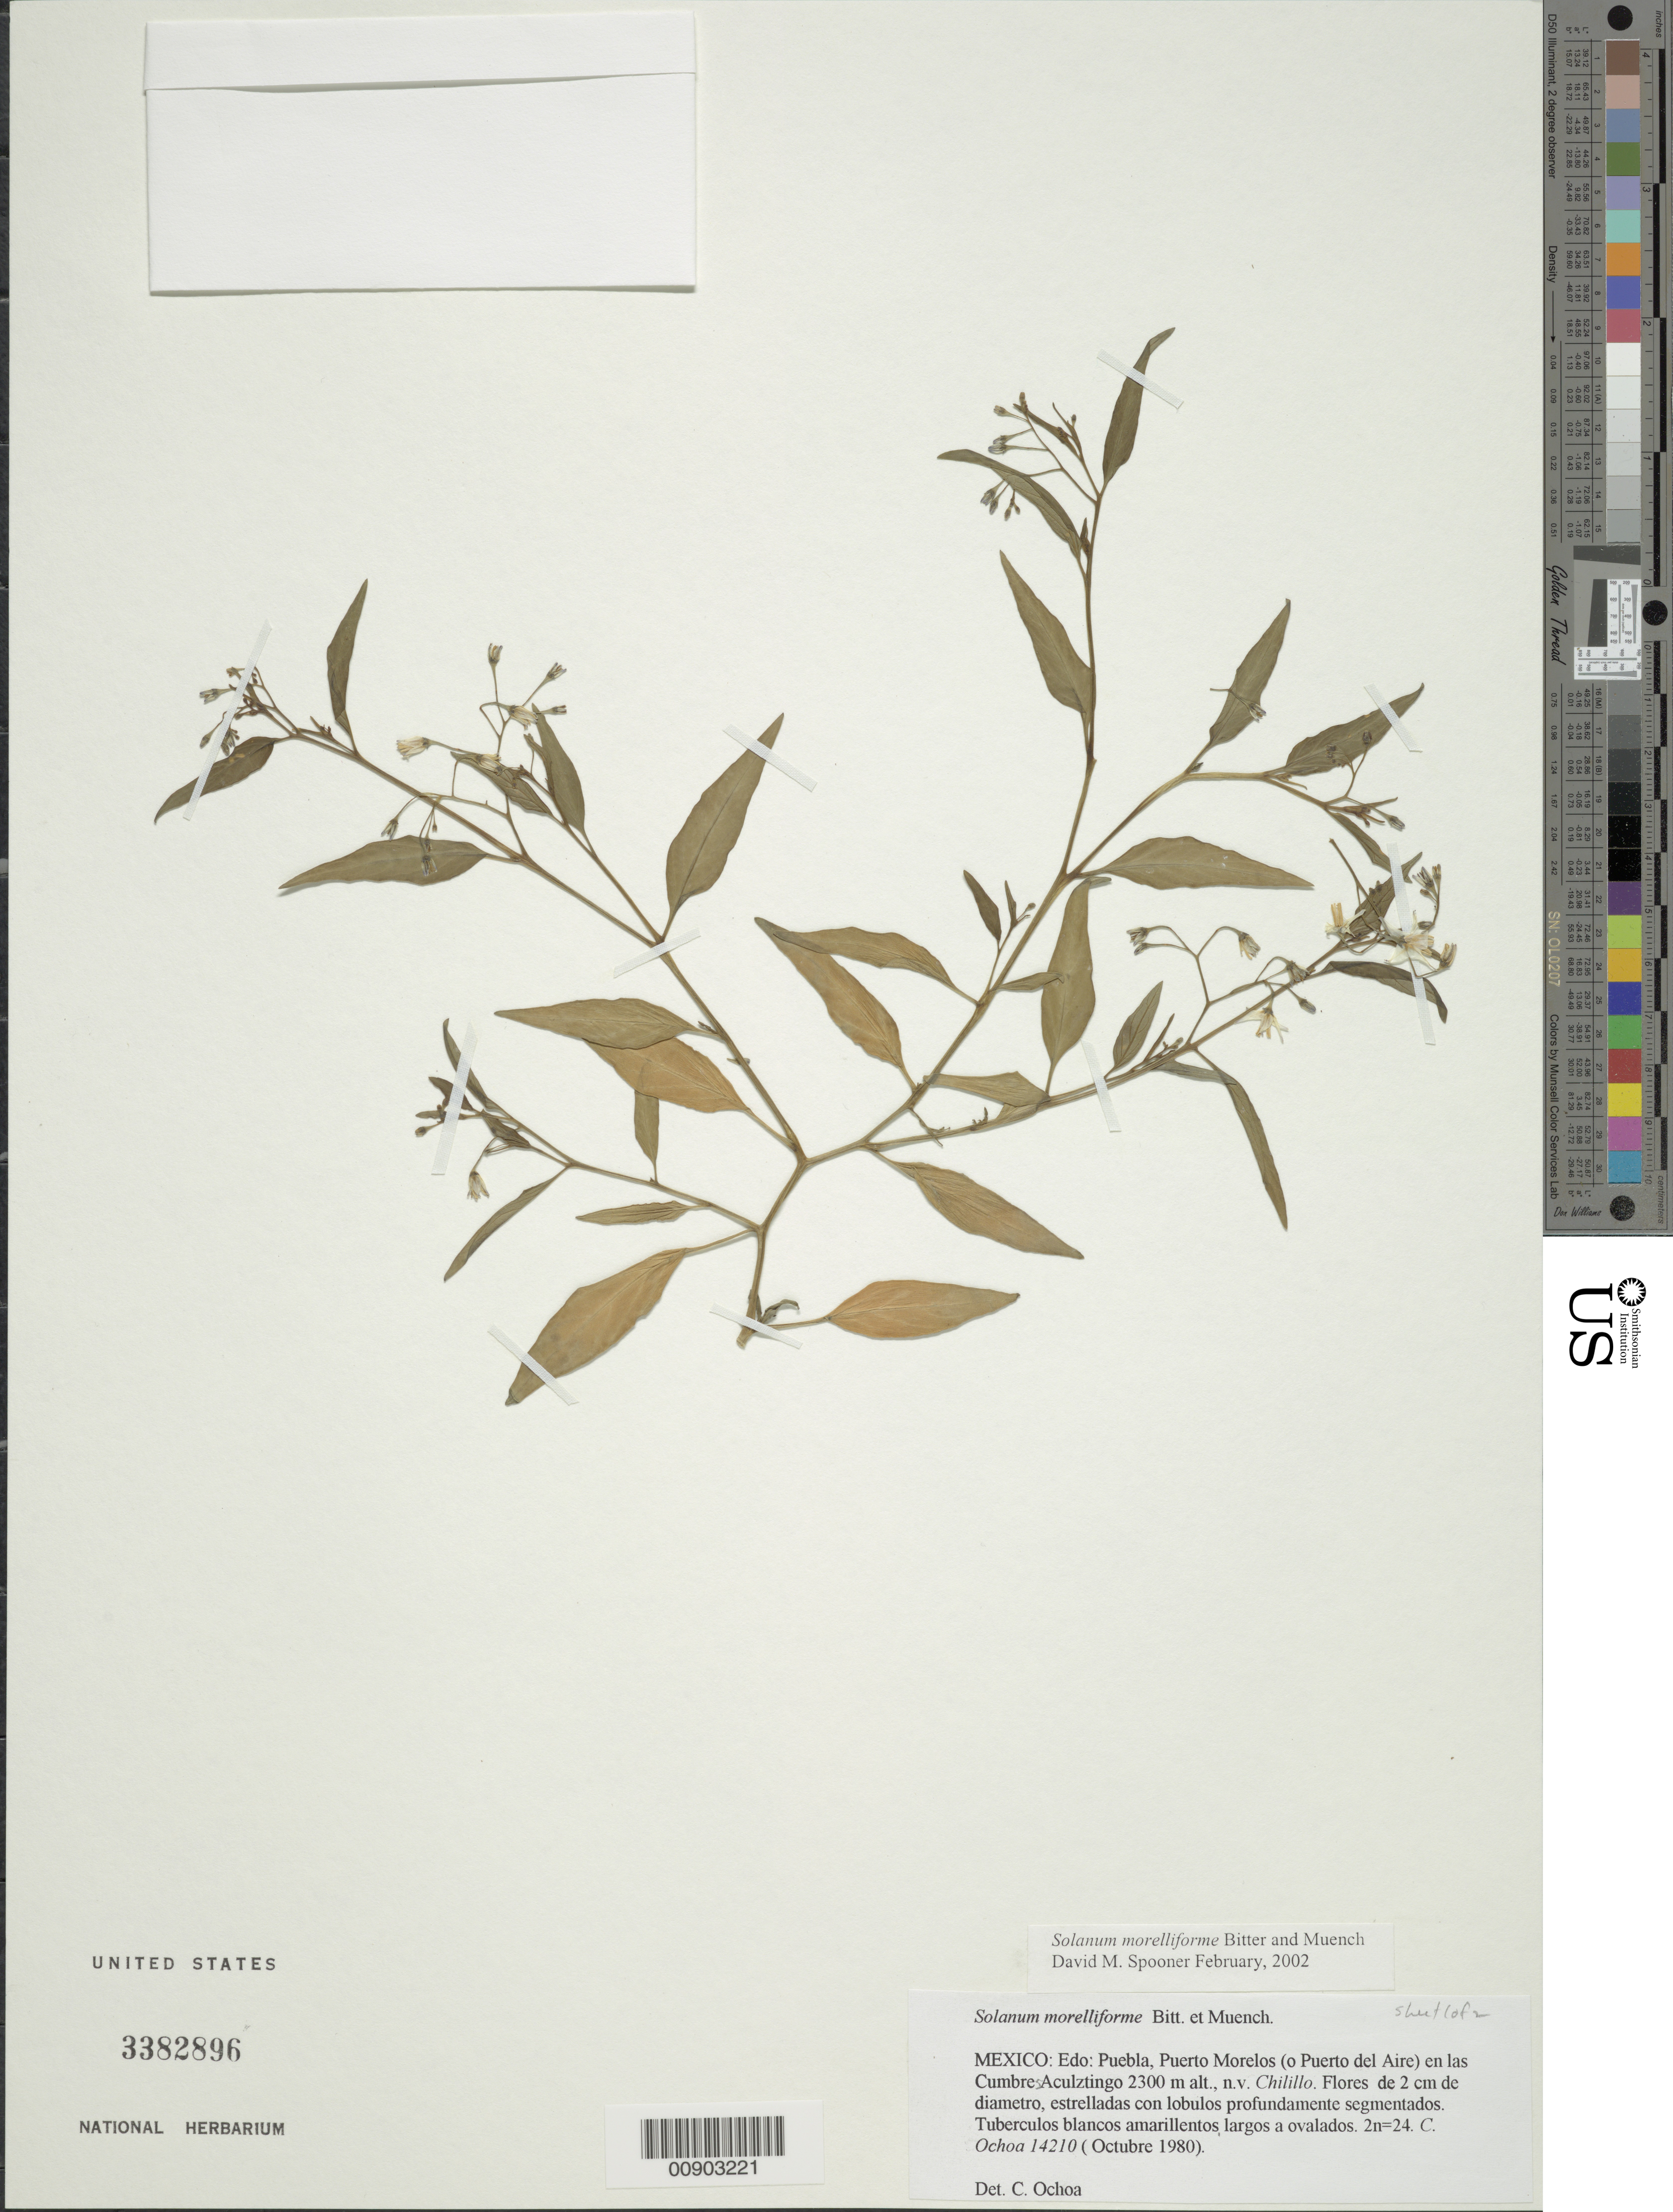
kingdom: Plantae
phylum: Tracheophyta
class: Magnoliopsida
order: Solanales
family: Solanaceae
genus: Solanum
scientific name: Solanum morelliforme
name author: Bitter & Munch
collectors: C. Ochoa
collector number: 14210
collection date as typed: Oct 1980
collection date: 1980-10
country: Mexico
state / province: Puebla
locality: Puerto Morelos (o Puerto del Aire) en las Cumbres Aculztingo. Puebla.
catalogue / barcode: US 3382896